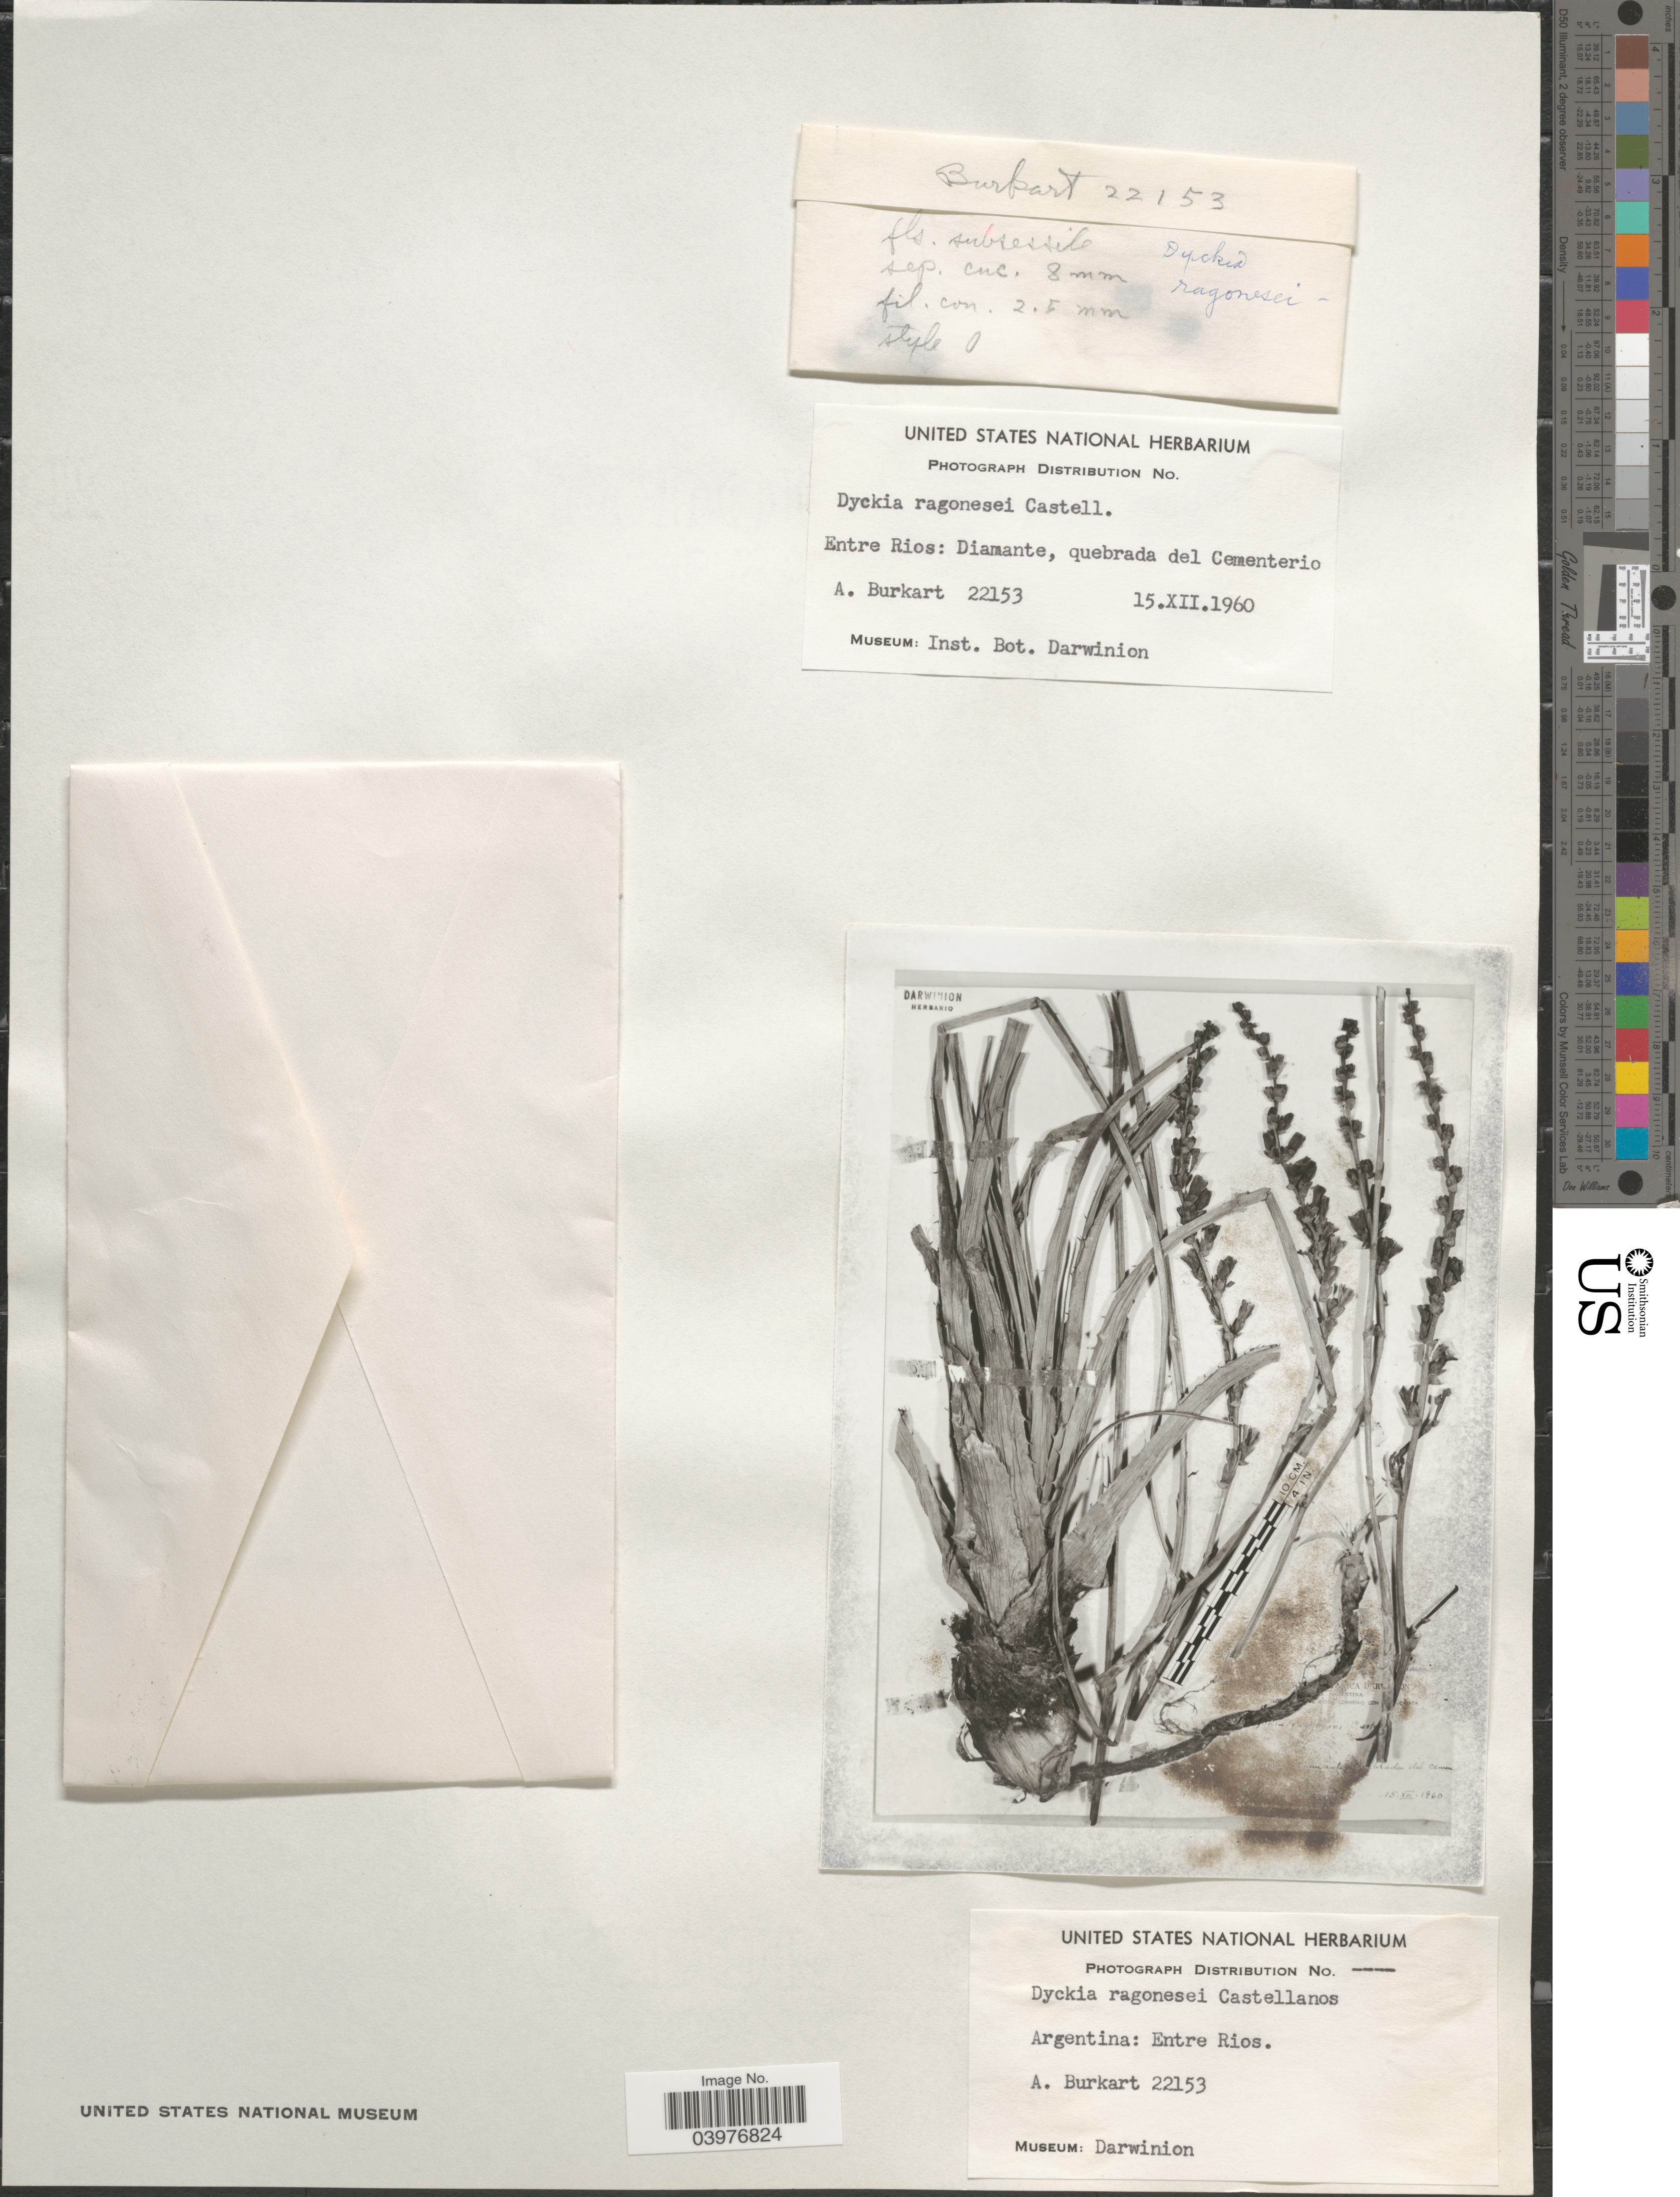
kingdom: Plantae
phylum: Tracheophyta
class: Liliopsida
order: Poales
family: Bromeliaceae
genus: Dyckia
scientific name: Dyckia ragonesei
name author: A. Cast.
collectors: A. E. Burkart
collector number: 22153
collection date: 1960-12-15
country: Argentina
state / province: Entre Rios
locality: Diamante, quebrada del Cementerio.